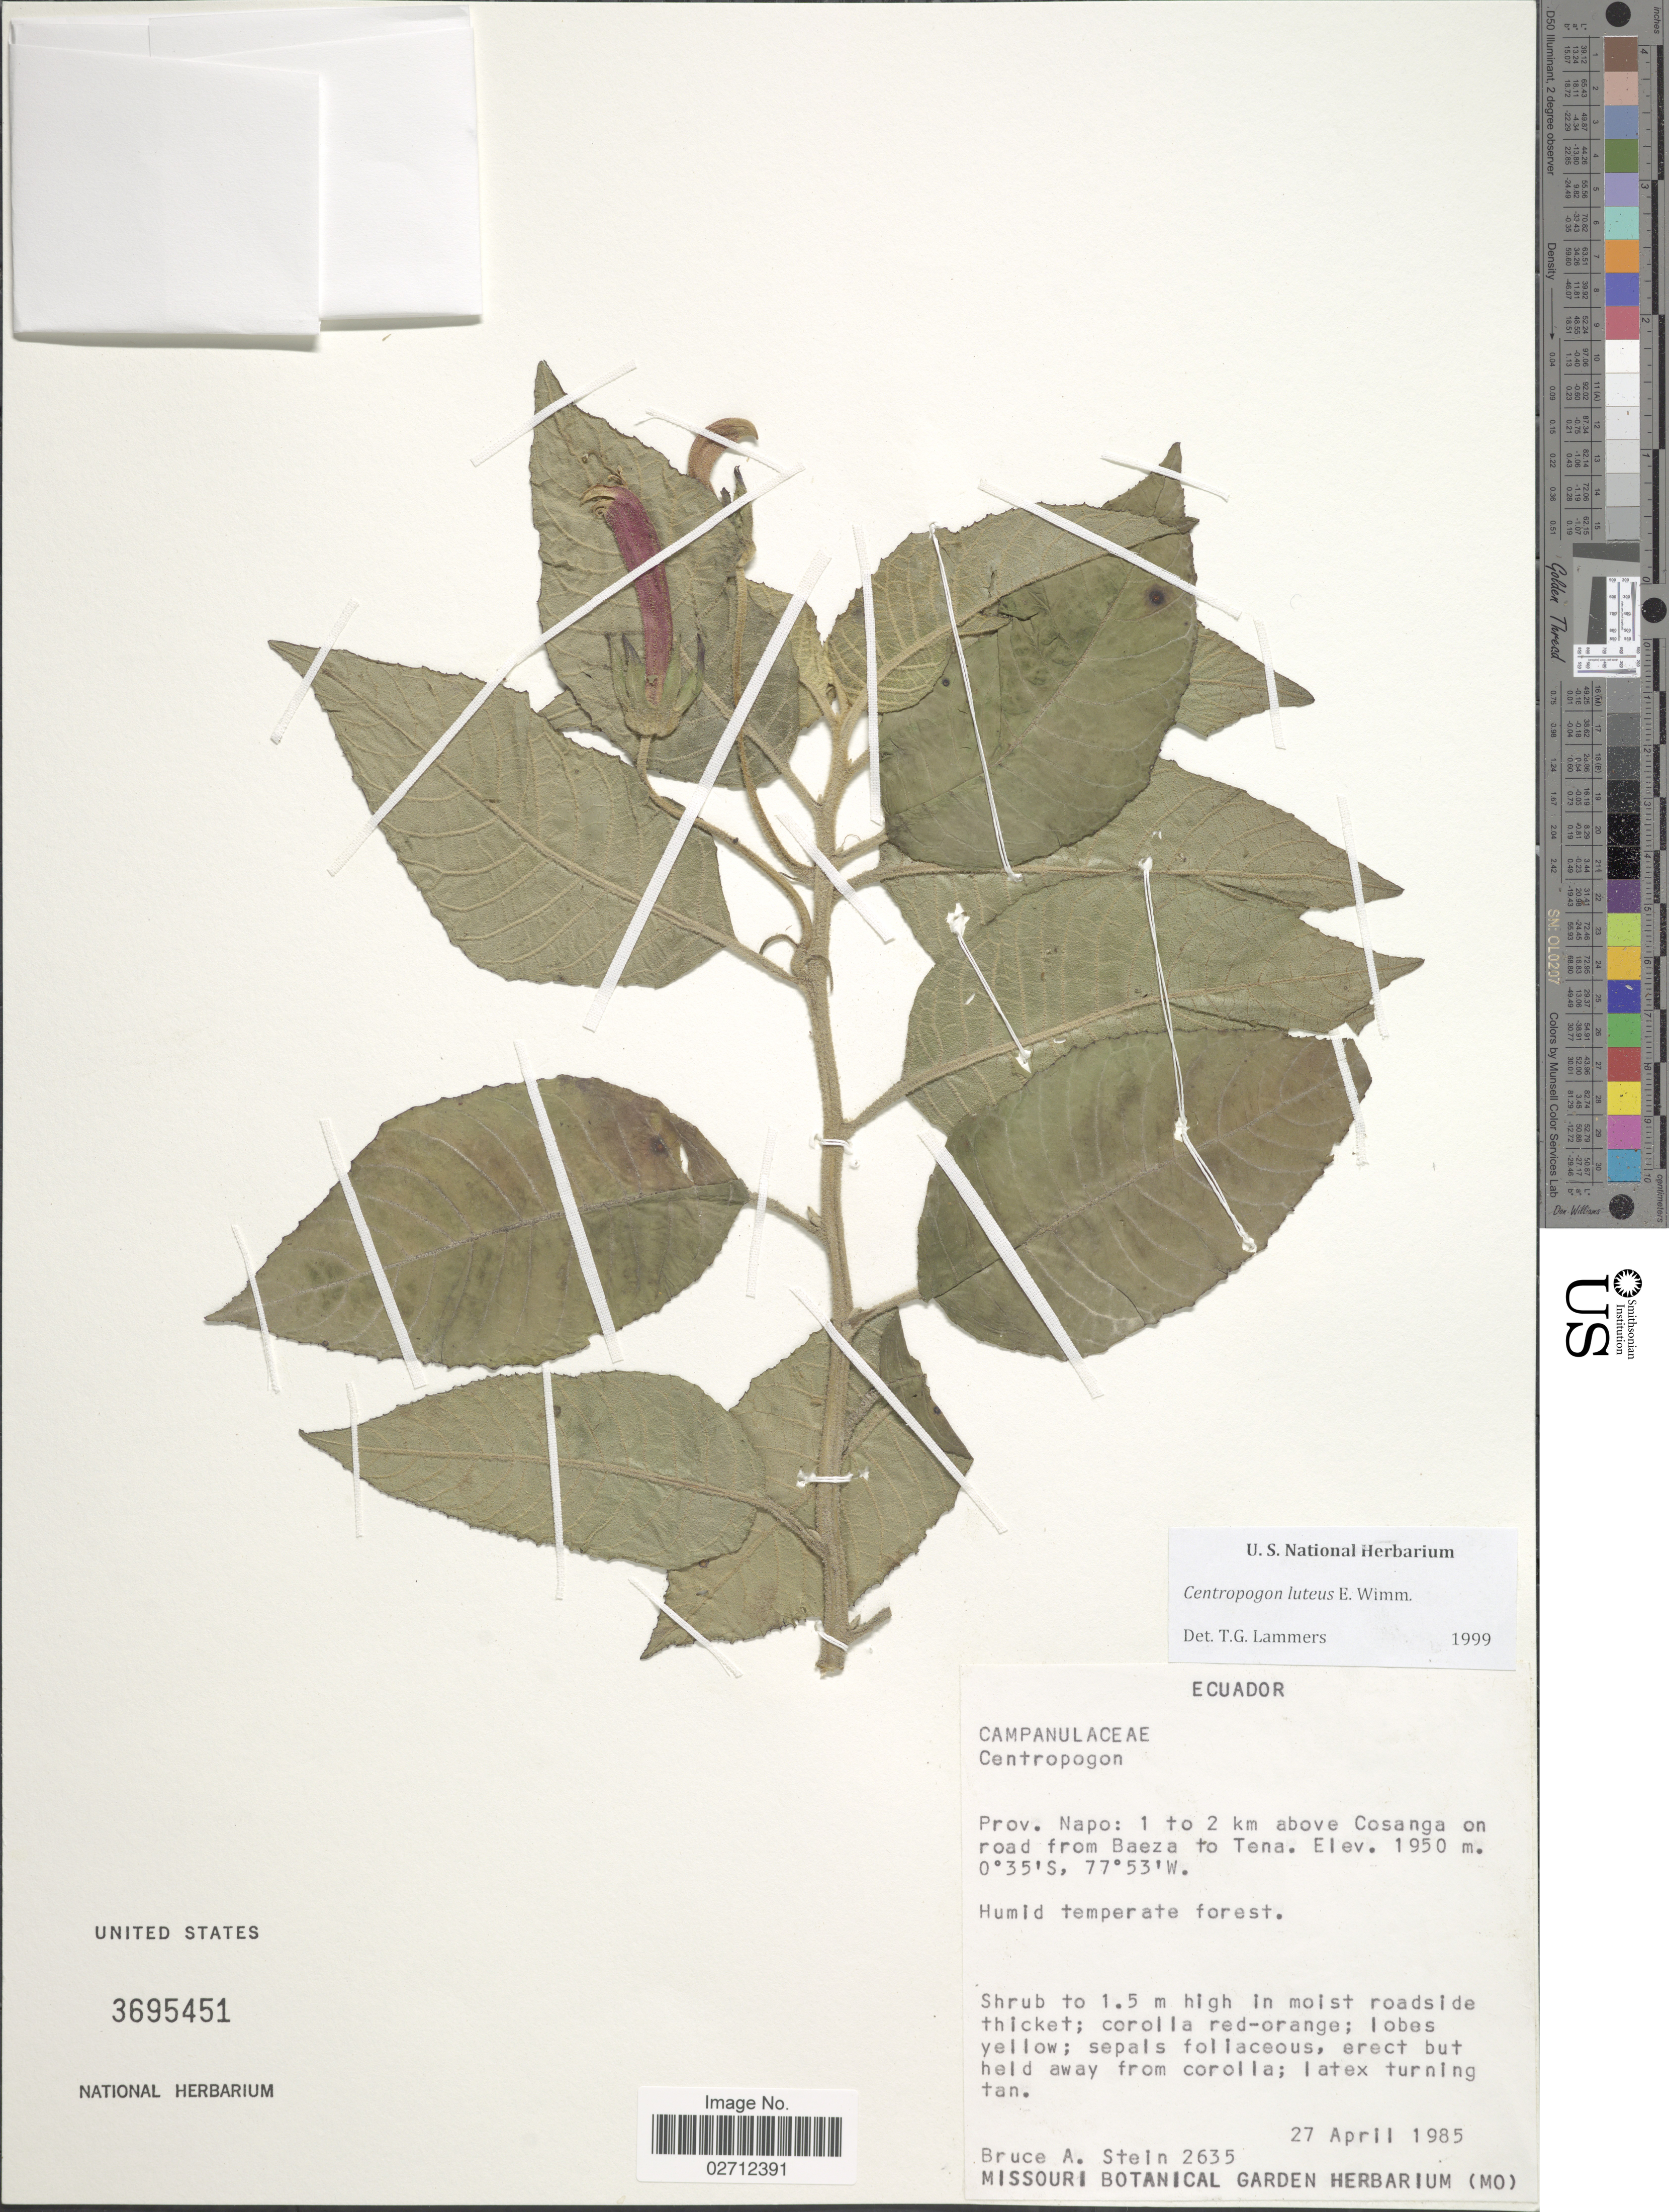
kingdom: Plantae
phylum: Tracheophyta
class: Magnoliopsida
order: Asterales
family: Campanulaceae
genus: Centropogon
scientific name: Centropogon luteus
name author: E. Wimm.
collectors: B. A. Stein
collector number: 2635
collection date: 1985-04-27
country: Ecuador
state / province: Napo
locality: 1 to 2 km above Cosanga on road from Baeza to Tena.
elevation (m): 1950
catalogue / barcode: US 3695451